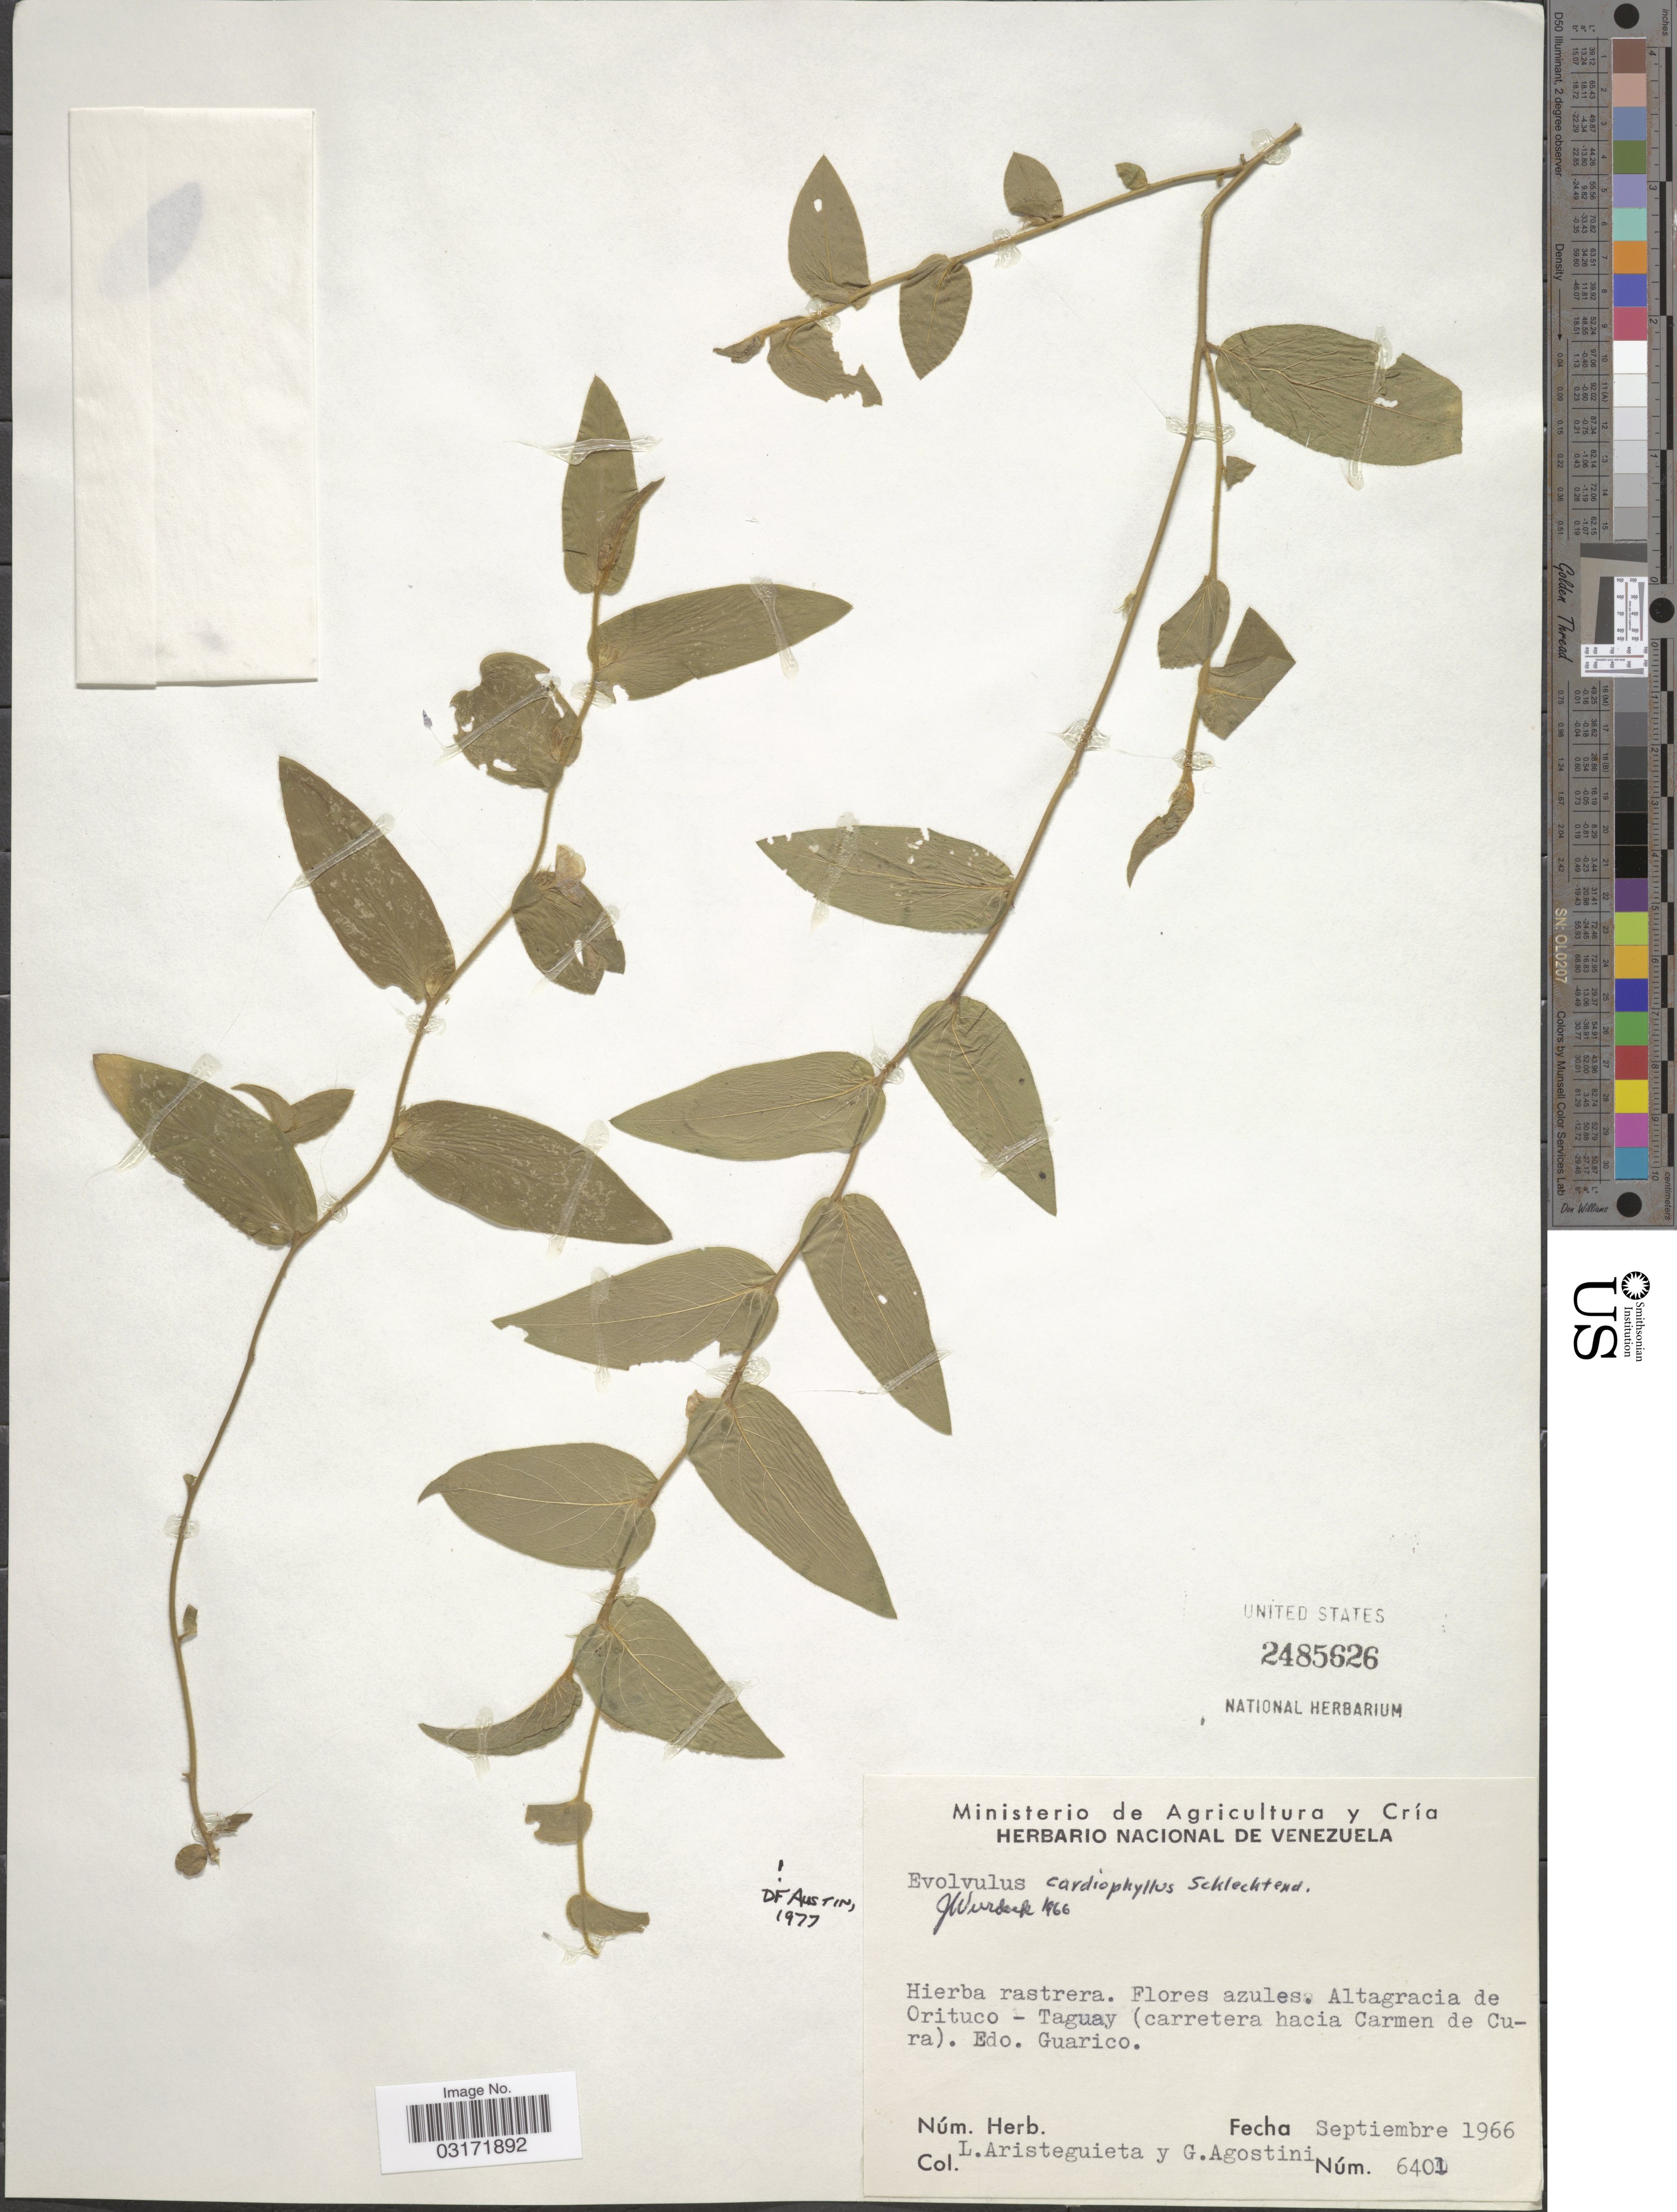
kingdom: Plantae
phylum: Tracheophyta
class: Magnoliopsida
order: Solanales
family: Convolvulaceae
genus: Evolvulus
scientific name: Evolvulus cardiophyllus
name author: Schltdl.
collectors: L. Aristeguieta & G. Agostini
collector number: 6401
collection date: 1966-09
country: Venezuela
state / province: Guárico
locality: Altagracia de Orituco-Taguay (carretera hacia Carmen de Cura).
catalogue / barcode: US 2485626